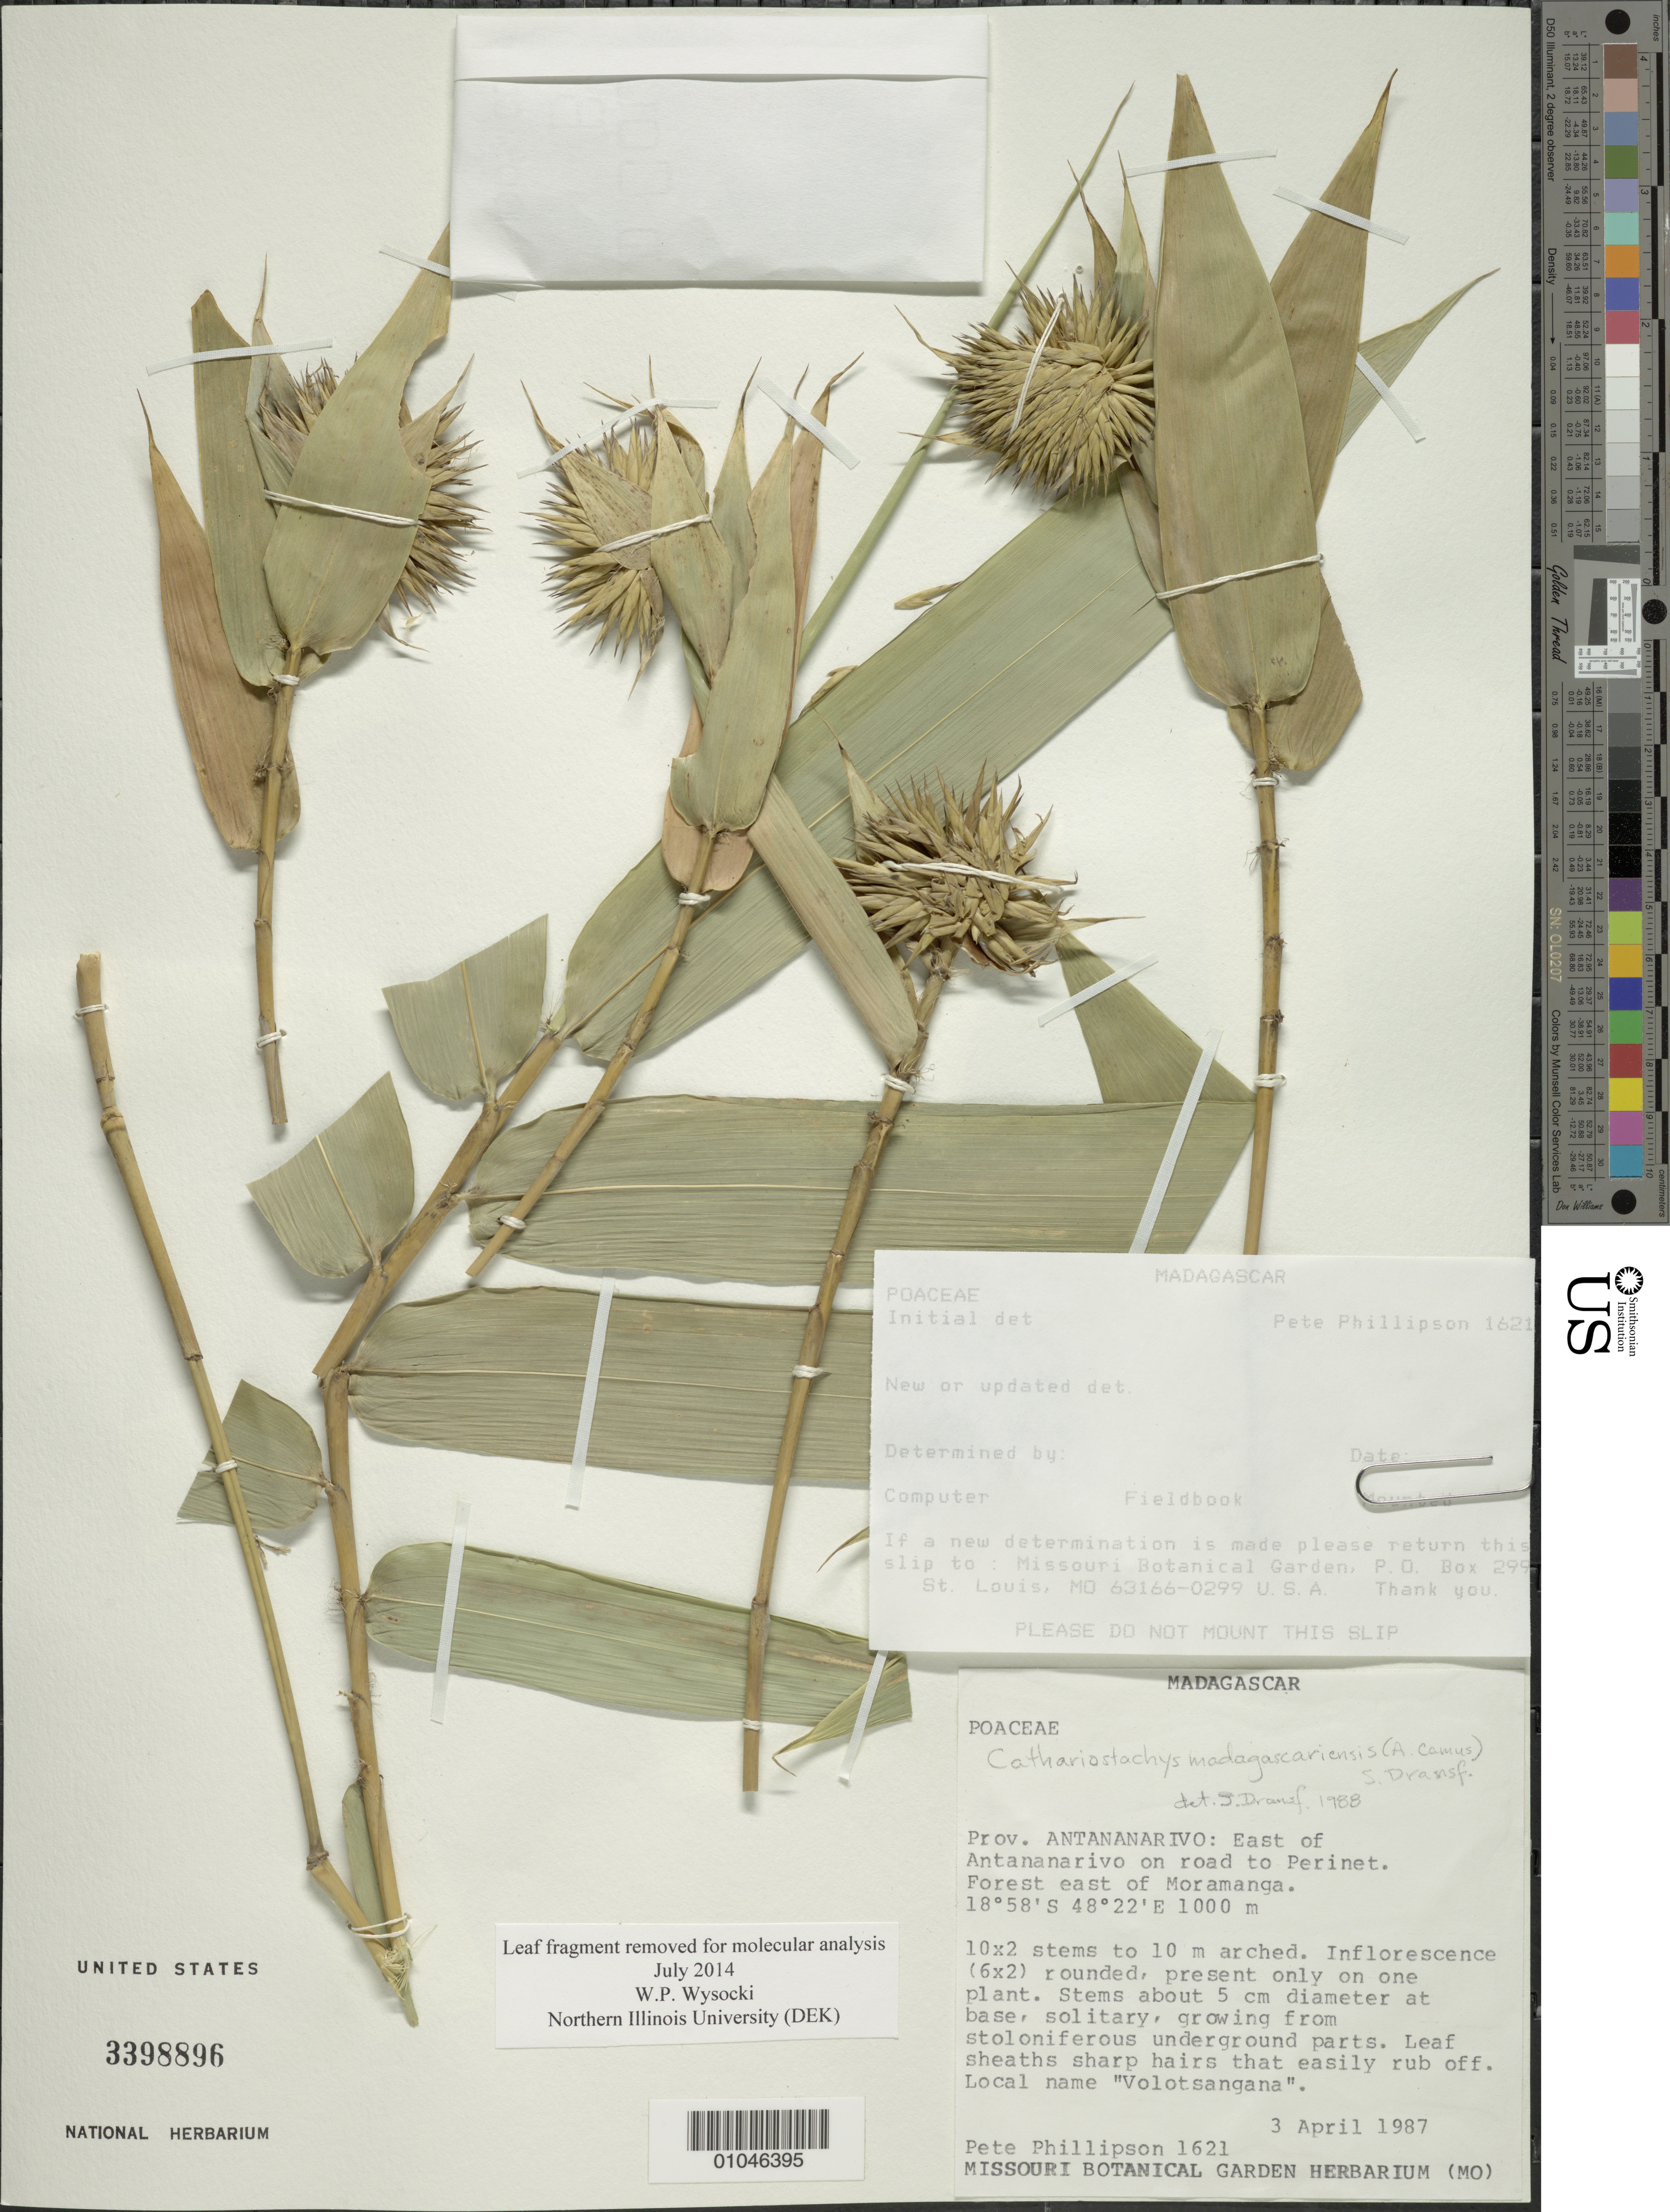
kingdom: Plantae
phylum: Tracheophyta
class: Liliopsida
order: Poales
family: Poaceae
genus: Cathariostachys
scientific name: Cathariostachys madagascariensis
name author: (A. Camus) S. Dransf.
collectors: P. B. Phillipson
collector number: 1621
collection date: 1987-04-03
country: Madagascar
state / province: Alaotra Mangoro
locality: On road to Perinet, forest east of Moramanga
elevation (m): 1000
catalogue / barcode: US 3398896